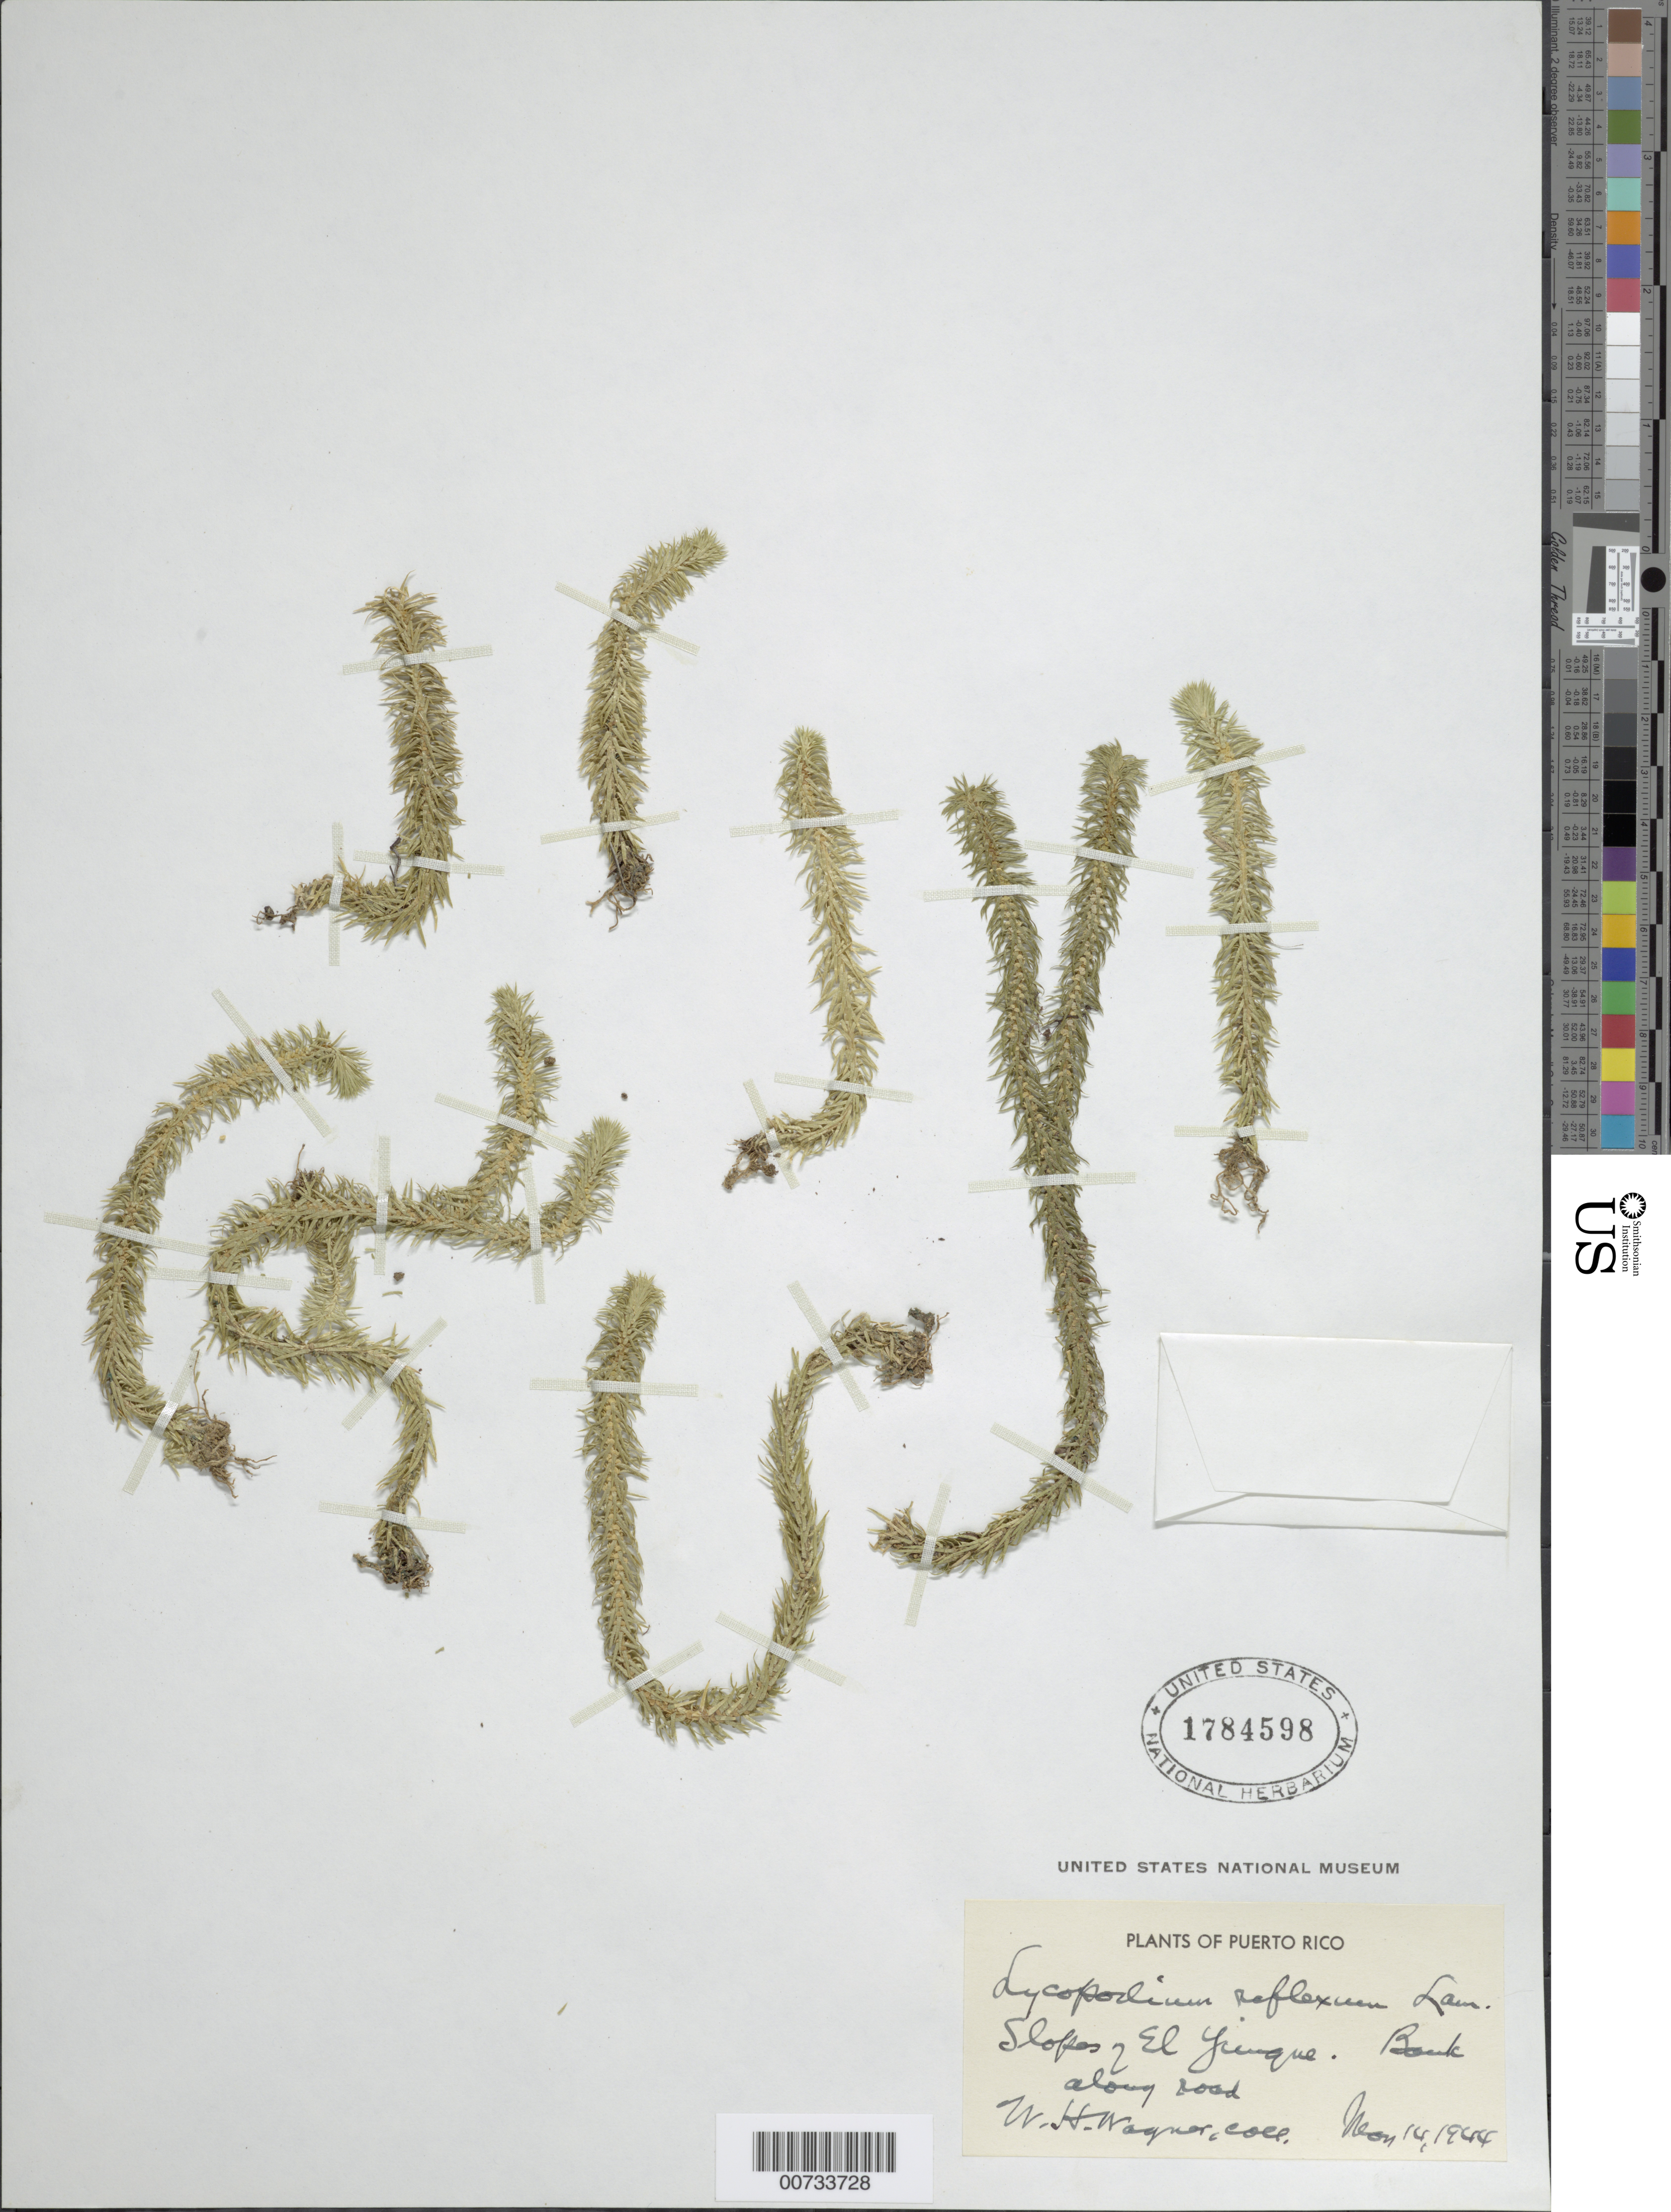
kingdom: Plantae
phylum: Tracheophyta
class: Lycopodiopsida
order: Lycopodiales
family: Lycopodiaceae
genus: Phlegmariurus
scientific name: Phlegmariurus reflexus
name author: (Lam.) B. Øllg.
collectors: W. H. Wagner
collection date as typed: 14 May 1944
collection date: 1944-05-14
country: Puerto Rico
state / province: Río Grande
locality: El Yunque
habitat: Slopes, bank along road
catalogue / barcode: US 1784598